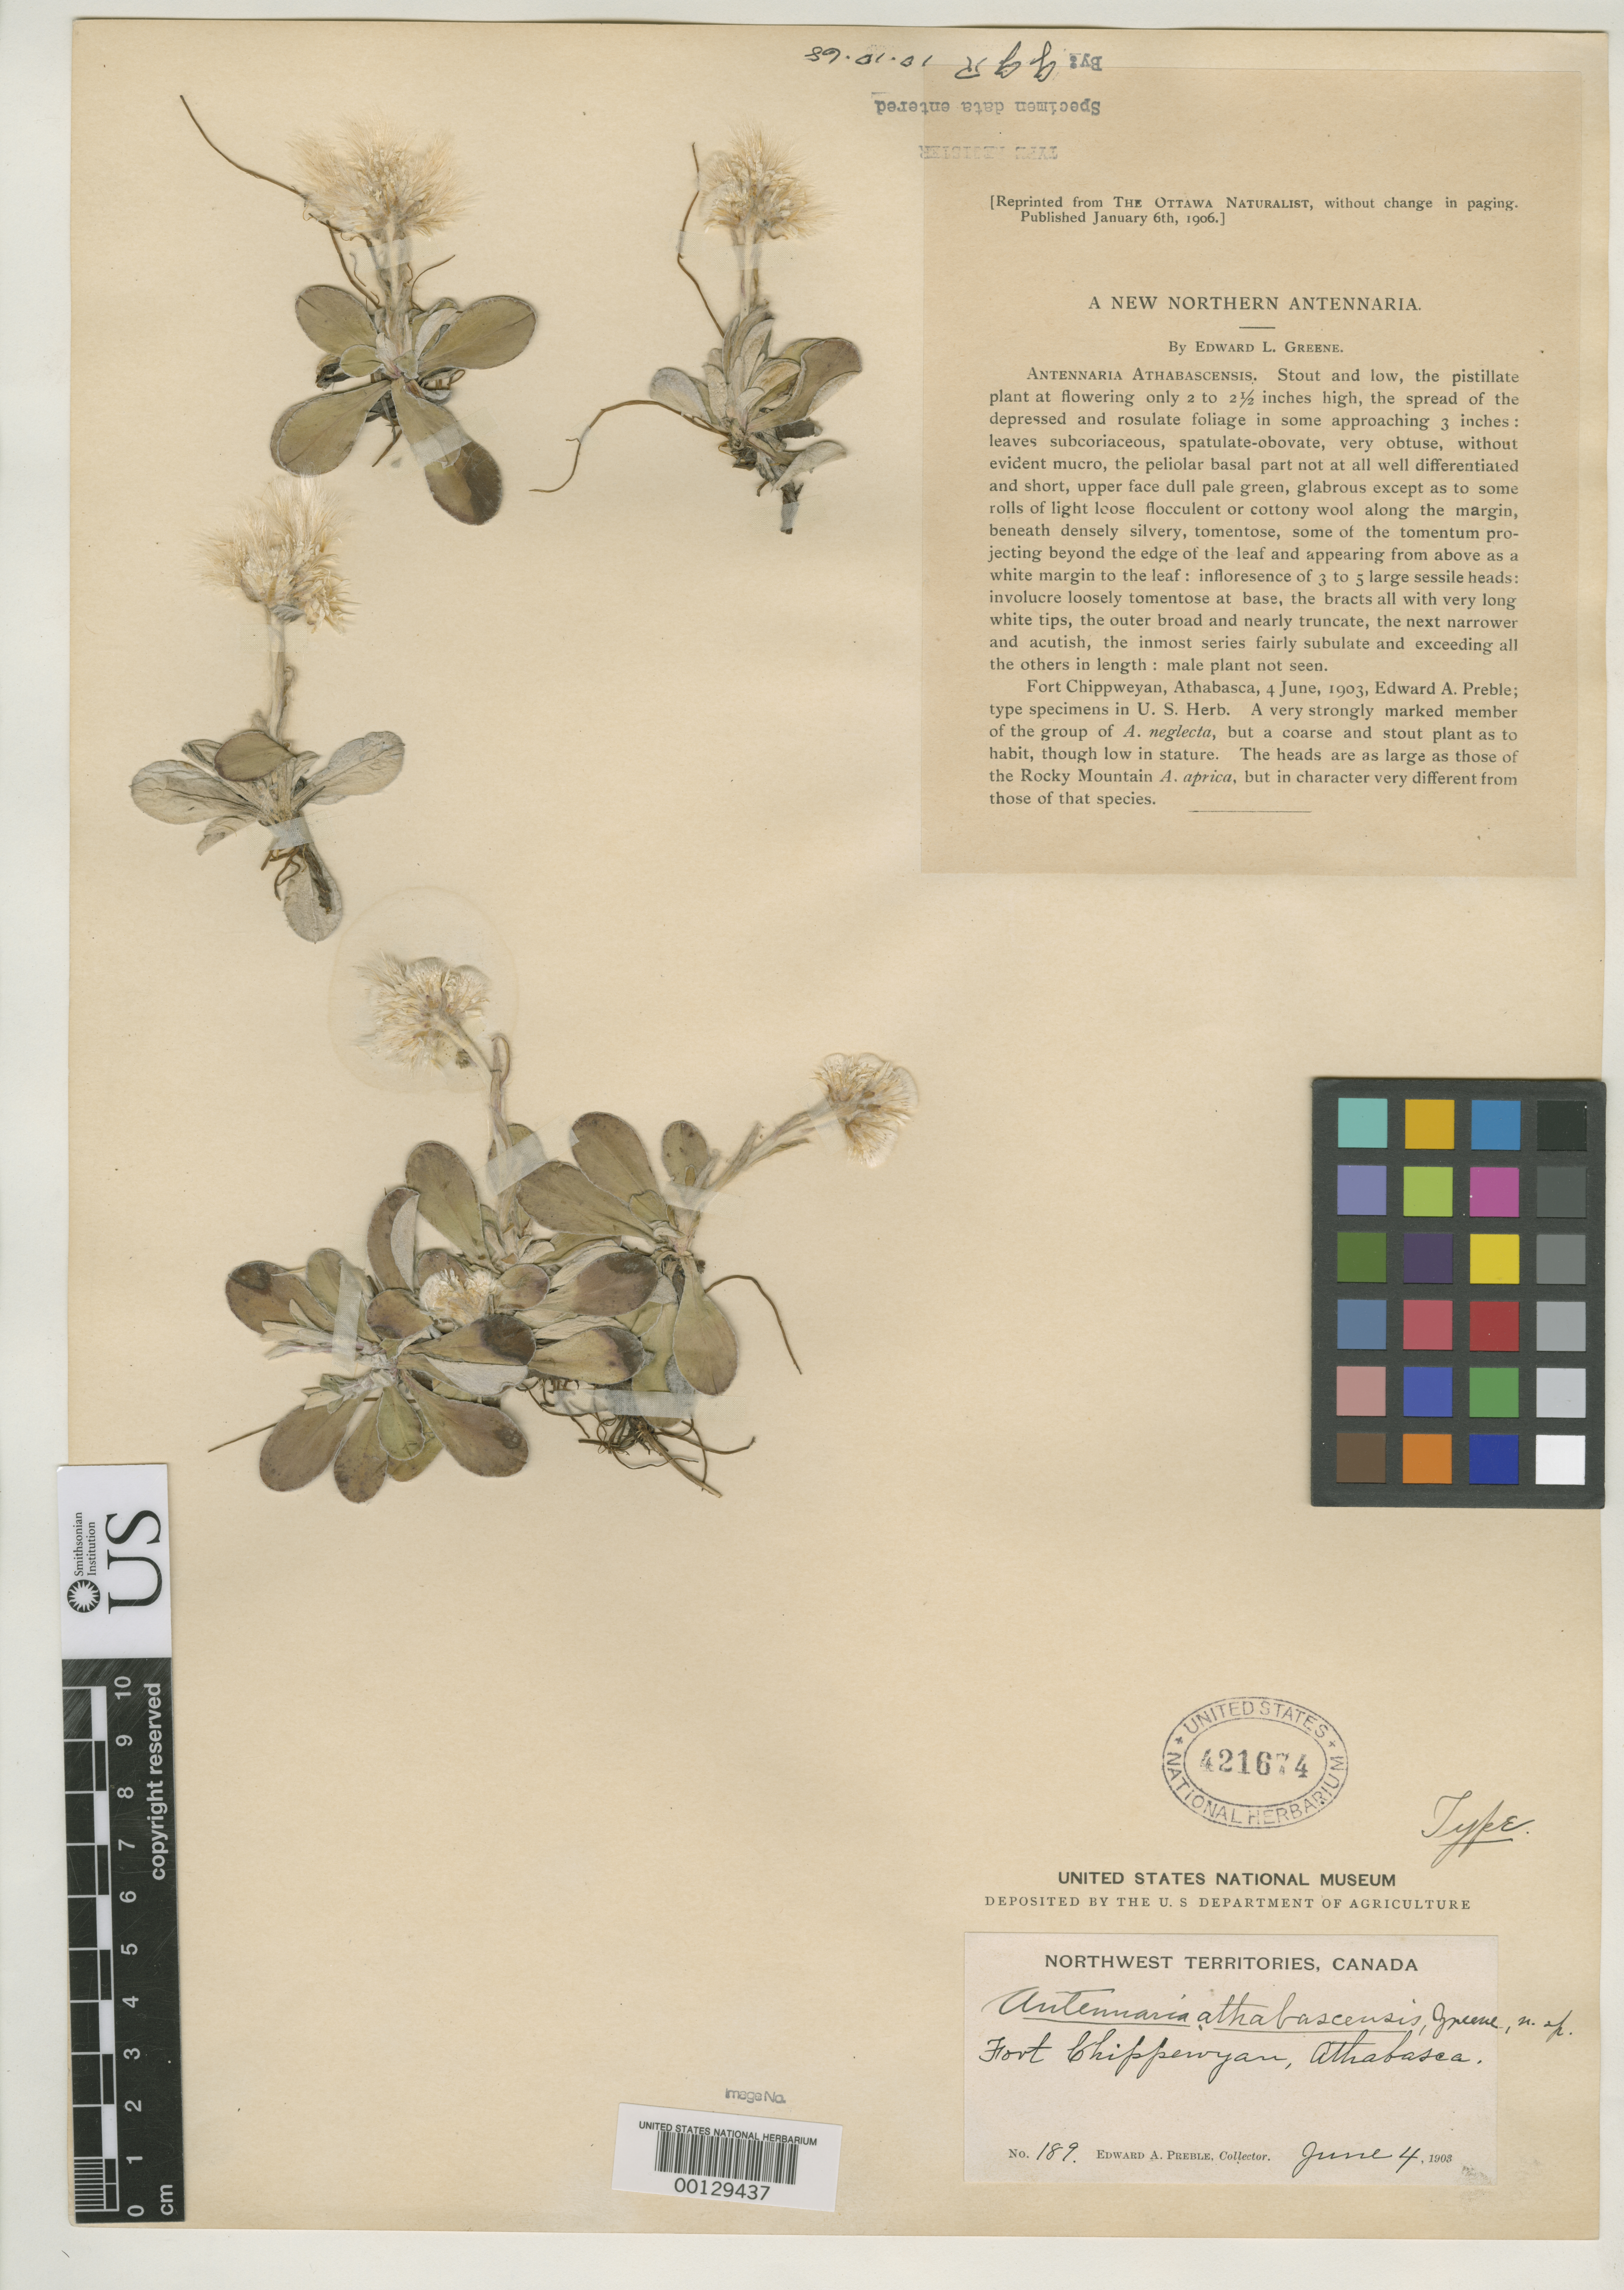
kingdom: Plantae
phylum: Tracheophyta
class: Magnoliopsida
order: Asterales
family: Asteraceae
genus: Antennaria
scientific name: Antennaria athabascensis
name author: Greene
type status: Holotype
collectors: E. Preble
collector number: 189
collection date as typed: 04 Jun 1903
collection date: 1903-06-04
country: Canada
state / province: Northwest Territories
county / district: Athabasca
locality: Fort Chippewyan.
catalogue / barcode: US 421674